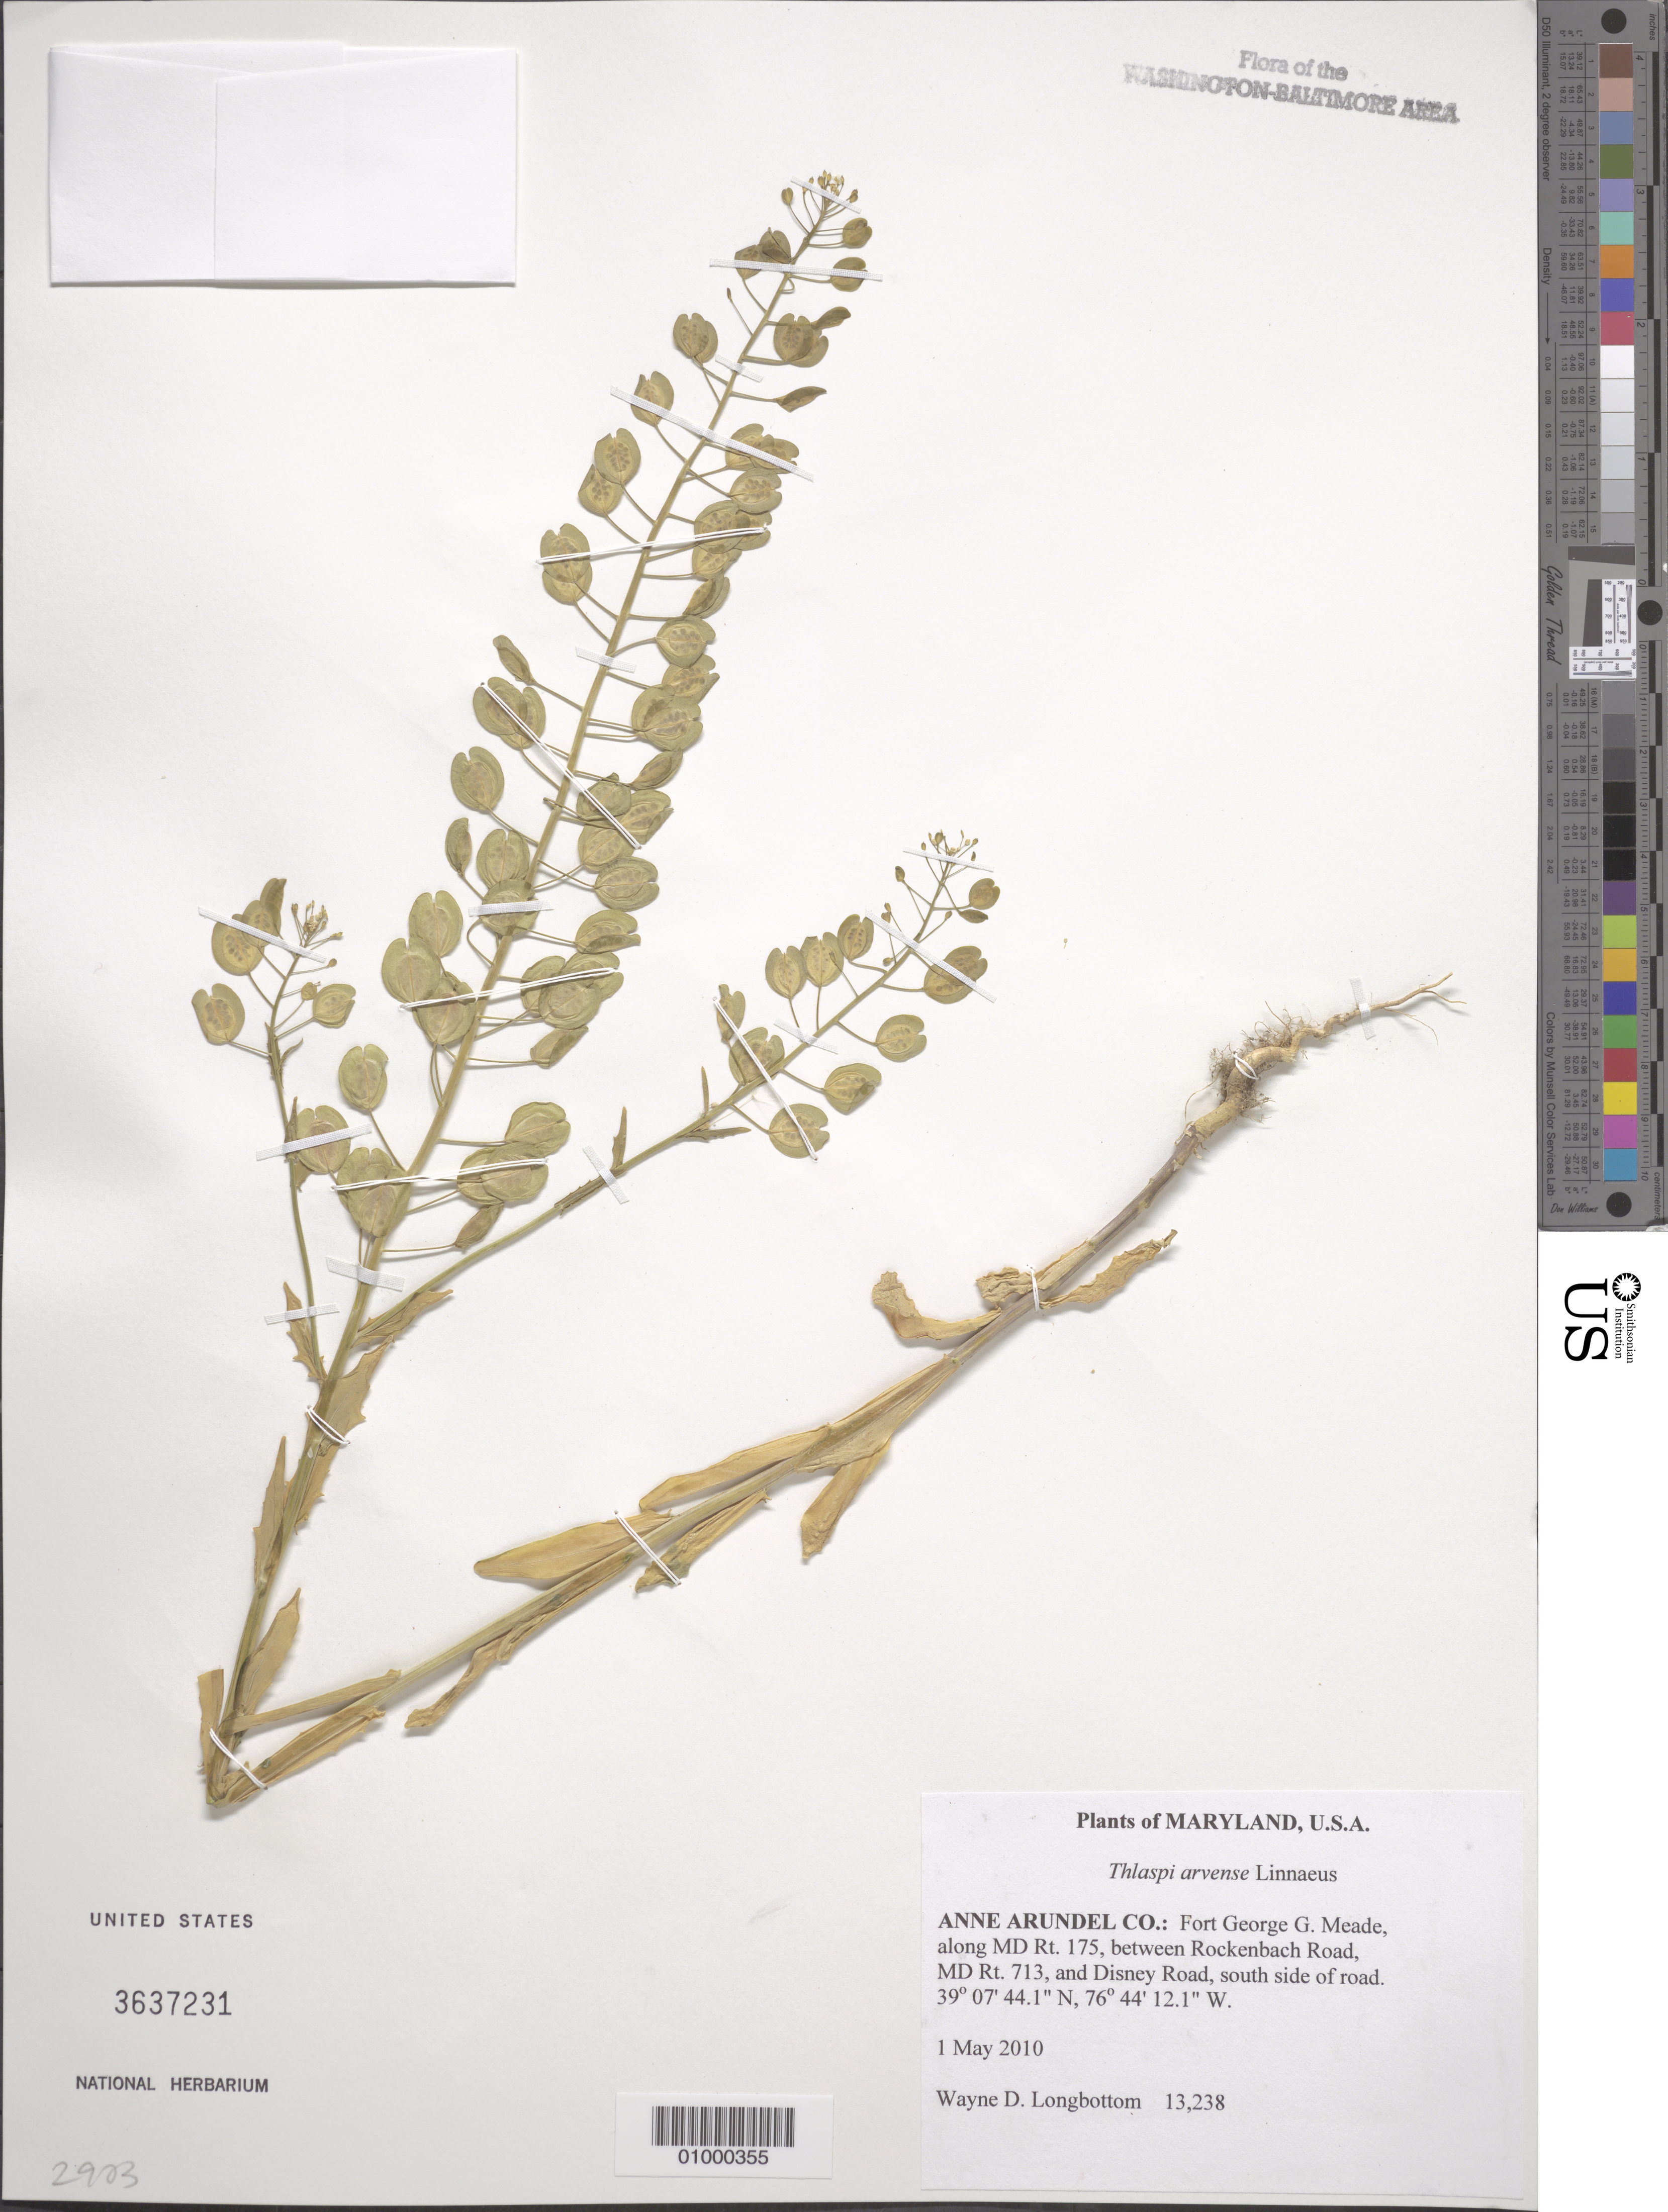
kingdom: Plantae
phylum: Tracheophyta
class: Magnoliopsida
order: Brassicales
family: Brassicaceae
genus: Thlaspi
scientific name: Thlaspi arvense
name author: L.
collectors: W. D. Longbottom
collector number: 13238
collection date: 2010-05-01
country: United States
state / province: Maryland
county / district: Anne Arundel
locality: Fort George G. Meade, along MD Rt. 175, between Rockenbach Road, MD Rt. 713, and Disney Road, south side of road.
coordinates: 37 07 44.1 N, 76 44 12.1 W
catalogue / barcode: US 3637231